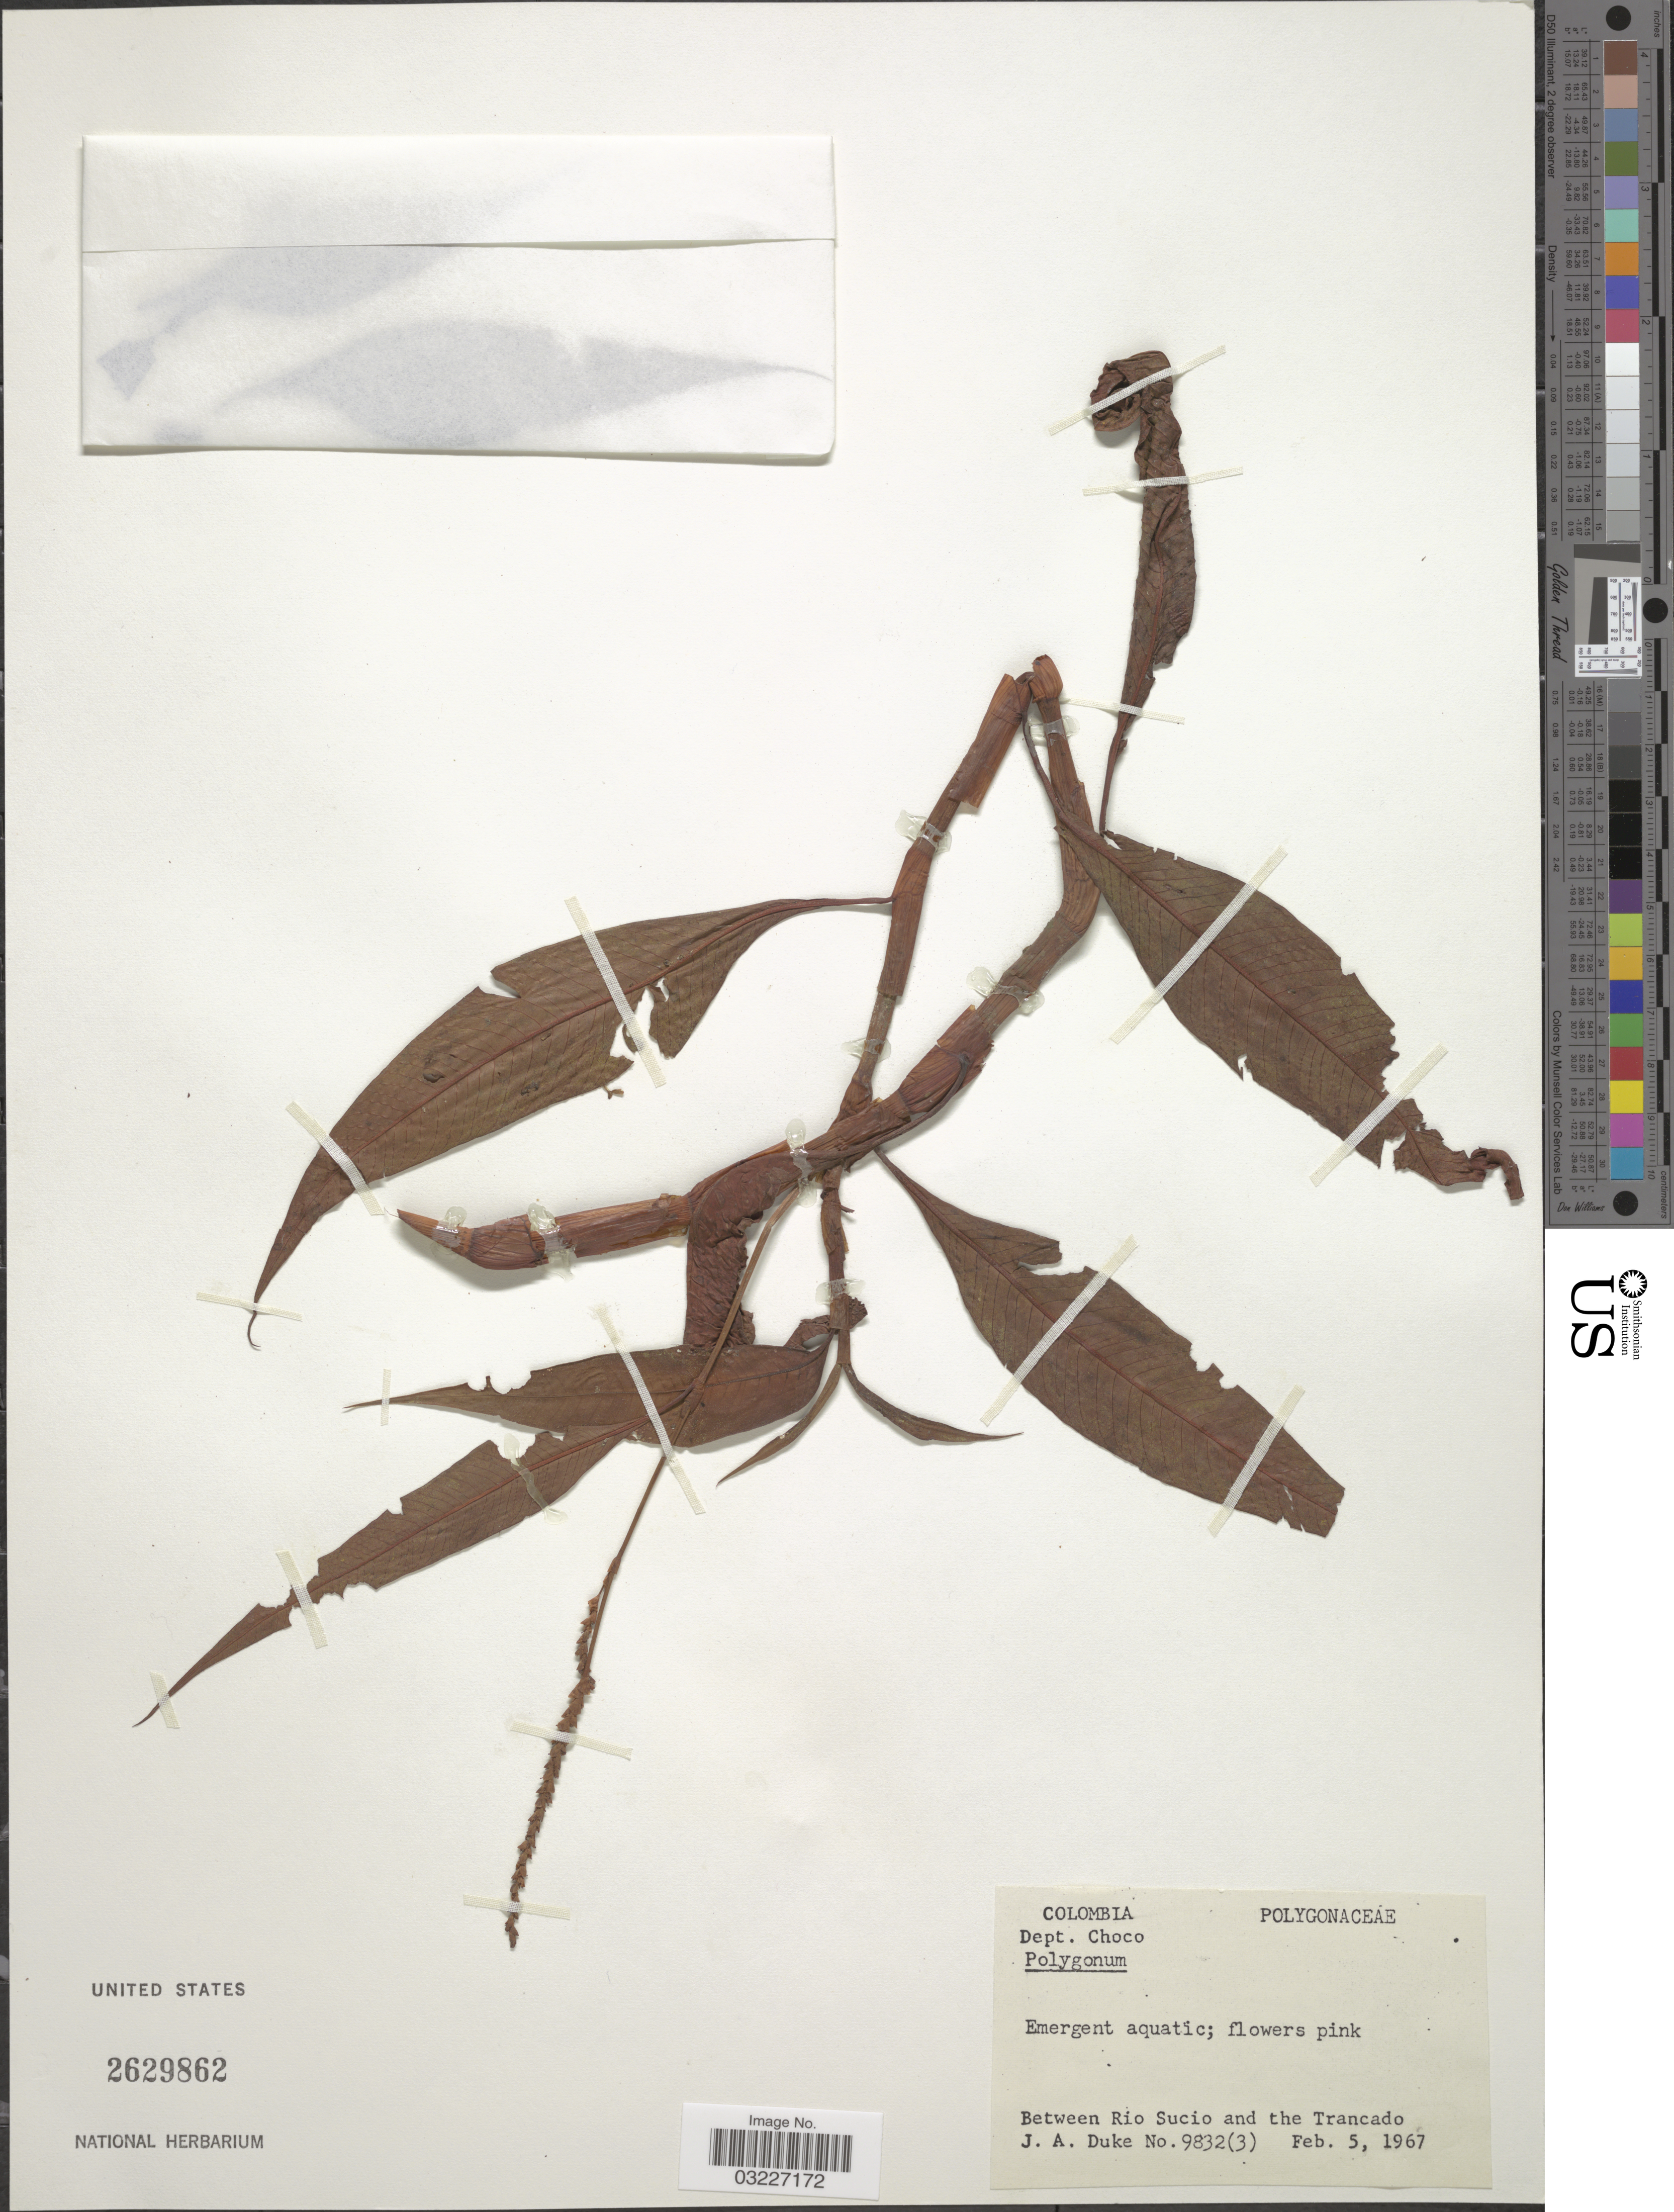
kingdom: Plantae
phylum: Tracheophyta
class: Magnoliopsida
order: Caryophyllales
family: Polygonaceae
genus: Polygonum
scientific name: Polygonum sp.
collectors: J. A. Duke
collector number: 9832(3)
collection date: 1967-02-05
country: Colombia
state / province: Chocó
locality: Dept. Choco. Between Rio Sucio and the Trancado.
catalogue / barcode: US 2629862